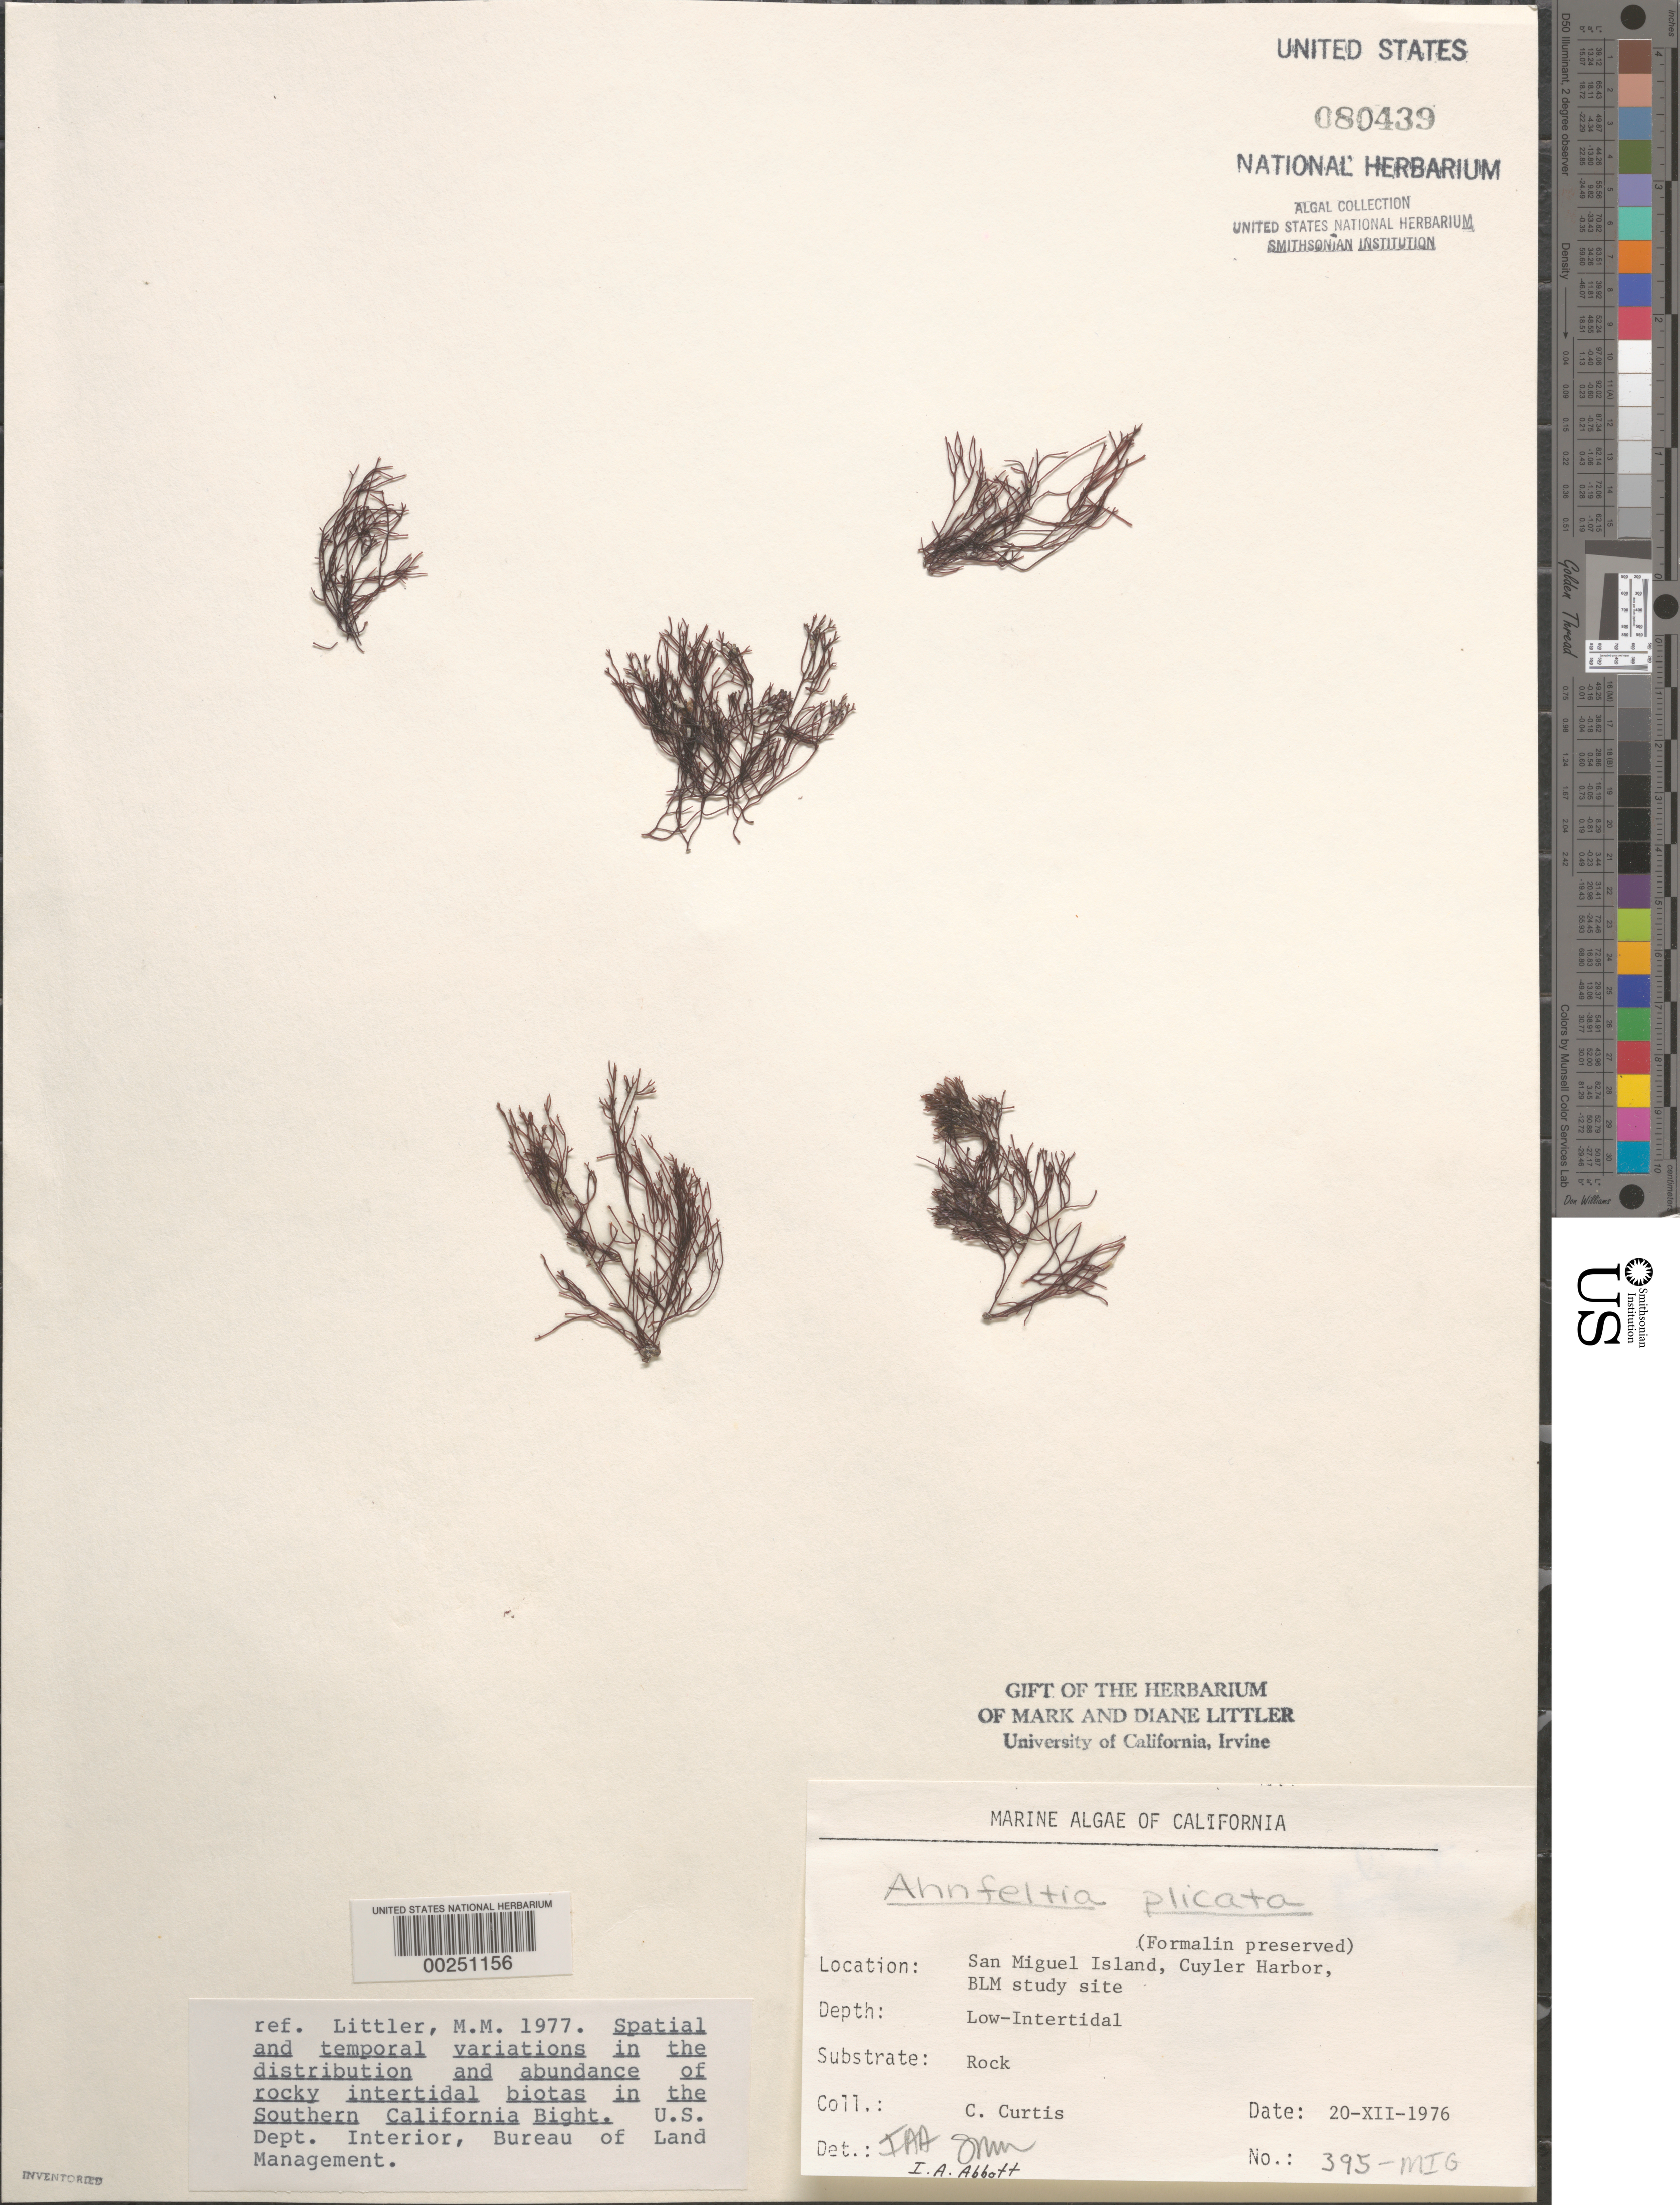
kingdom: Plantae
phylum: Rhodophyta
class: Florideophyceae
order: Ahnfeltiales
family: Ahnfeltiaceae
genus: Ahnfeltia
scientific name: Ahnfeltia plicata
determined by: Abbott, I. A.; Murray, S. N.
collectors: C. Curtis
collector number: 395-MIG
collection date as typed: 20 Dec 1976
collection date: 1976-12-20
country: United States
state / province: California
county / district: Santa Barbara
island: San Miguel Island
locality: Cuyler Harbor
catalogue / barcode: US 80439